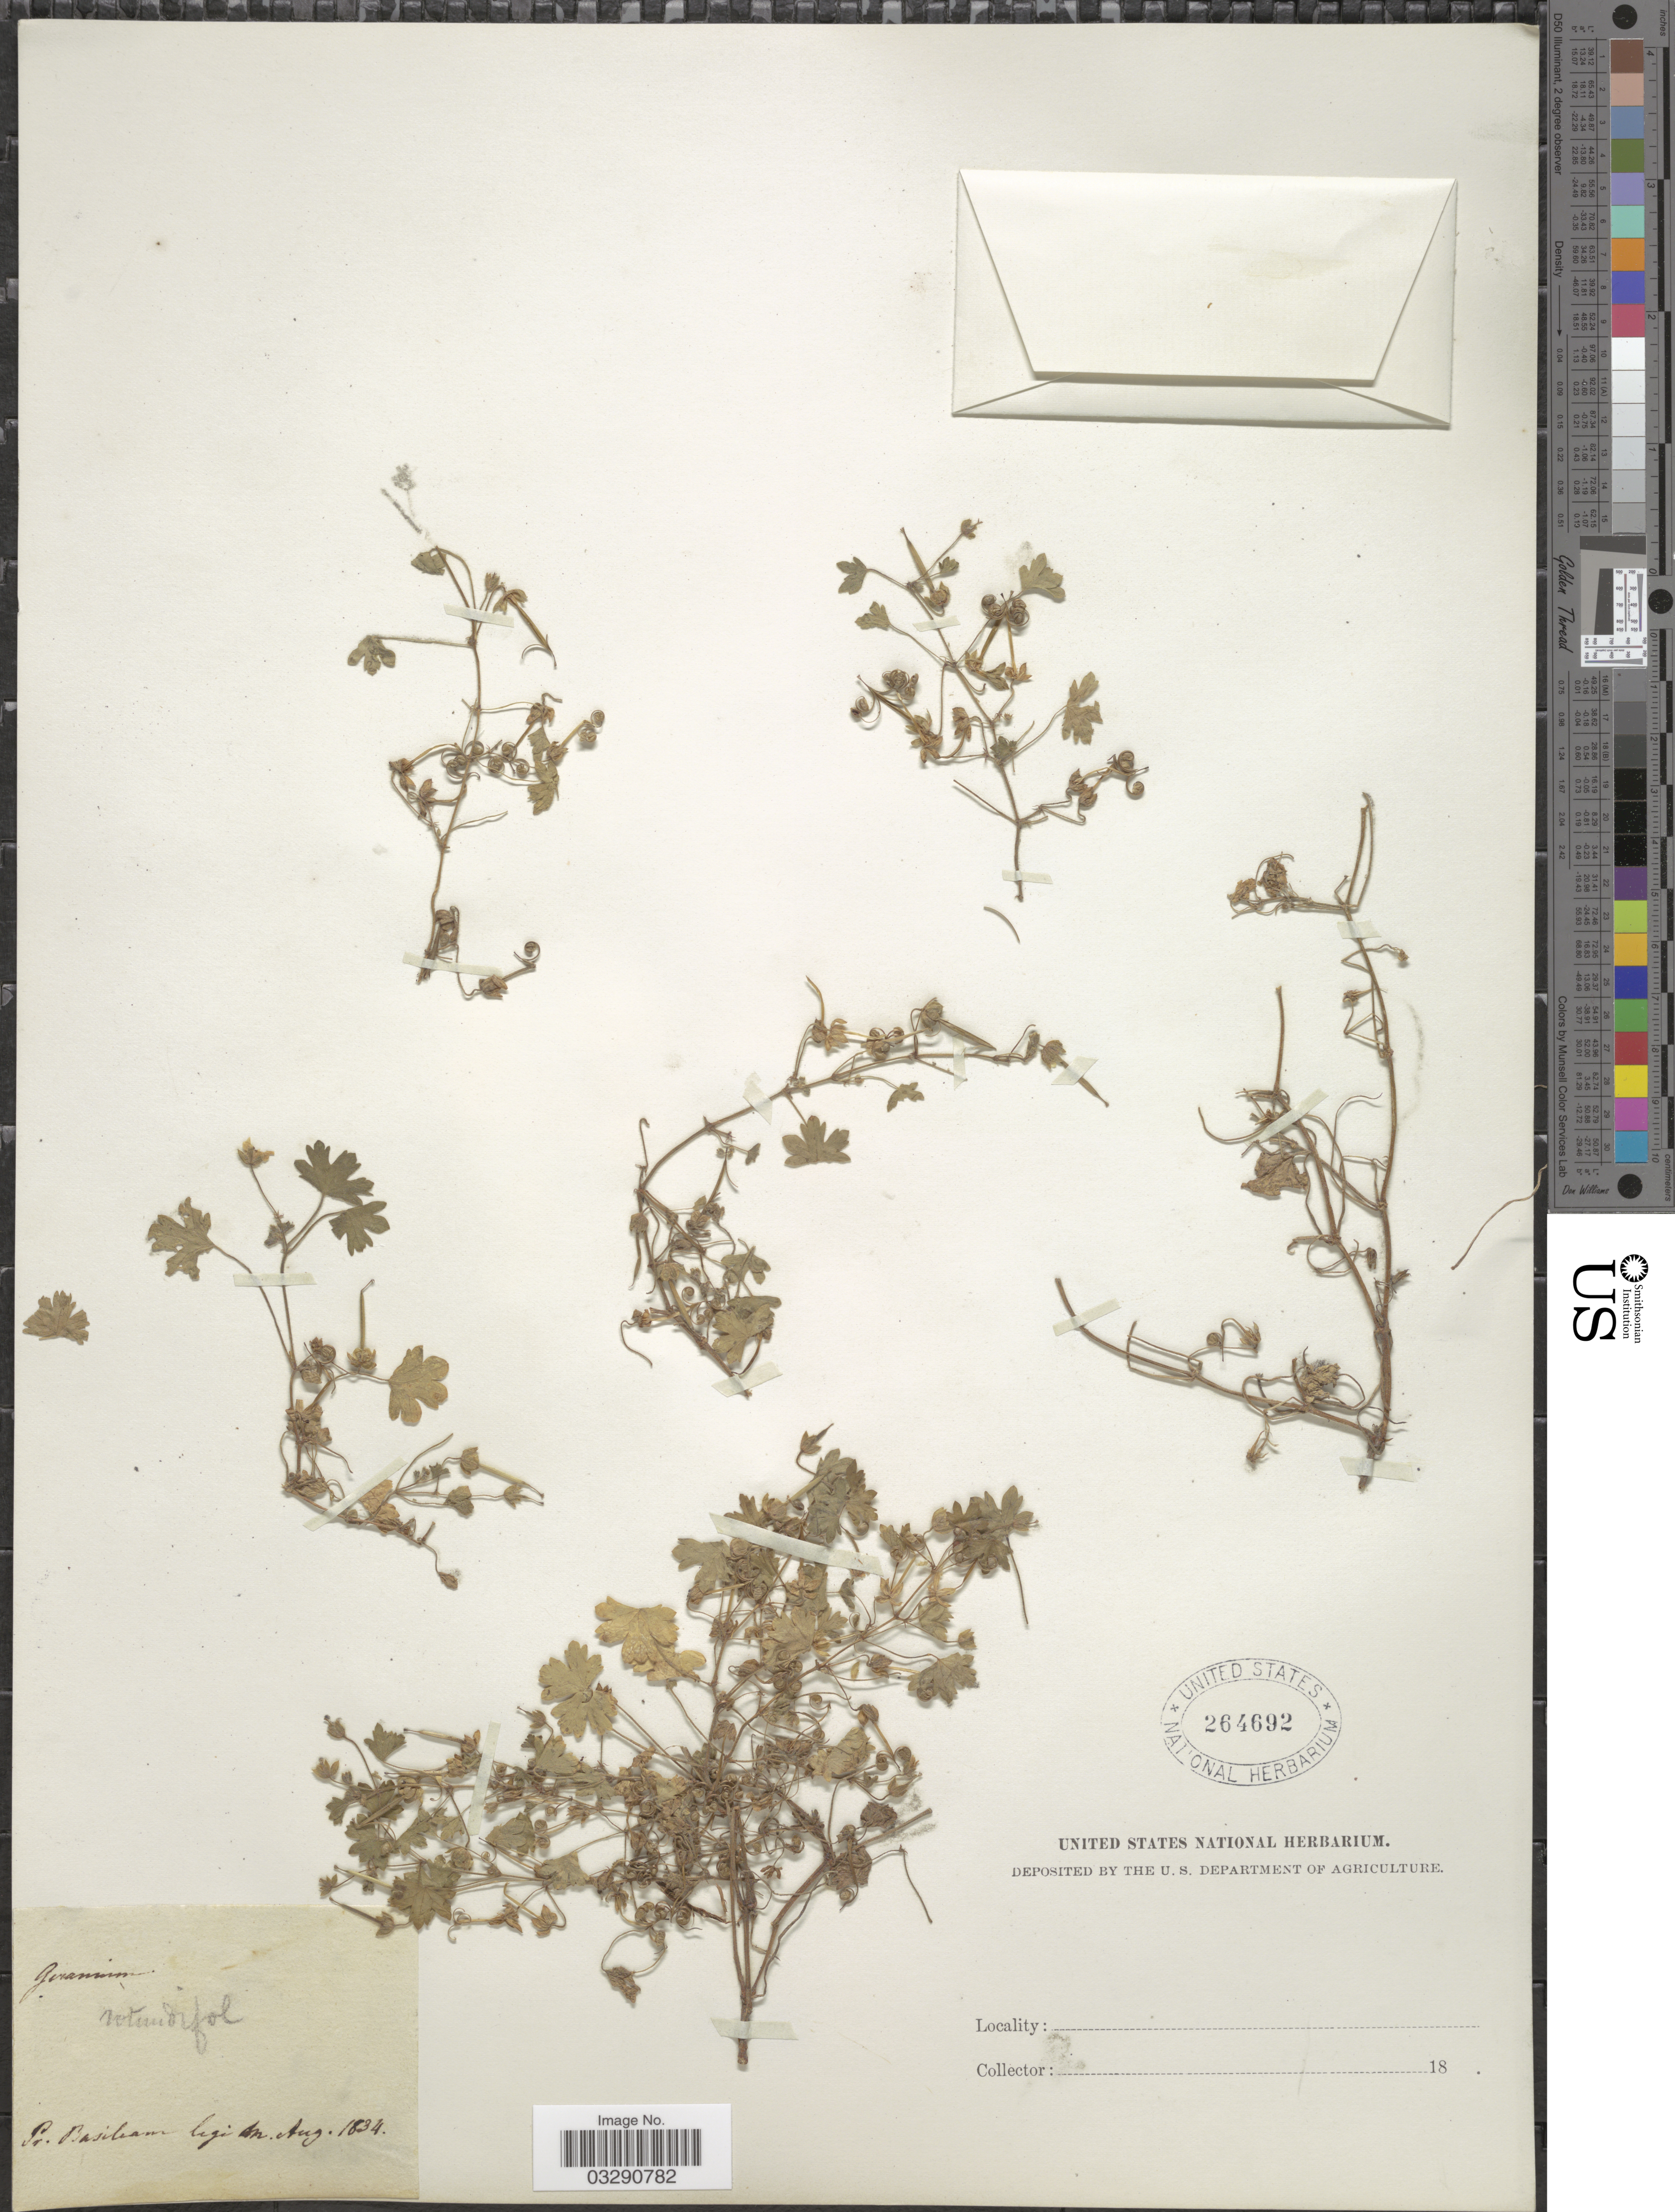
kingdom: Plantae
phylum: Tracheophyta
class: Magnoliopsida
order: Geraniales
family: Geraniaceae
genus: Geranium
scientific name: Geranium rotundifolium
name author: L.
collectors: ex herb. United States National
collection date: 1834-08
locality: Pr. Basiliam.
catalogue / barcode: US 264692